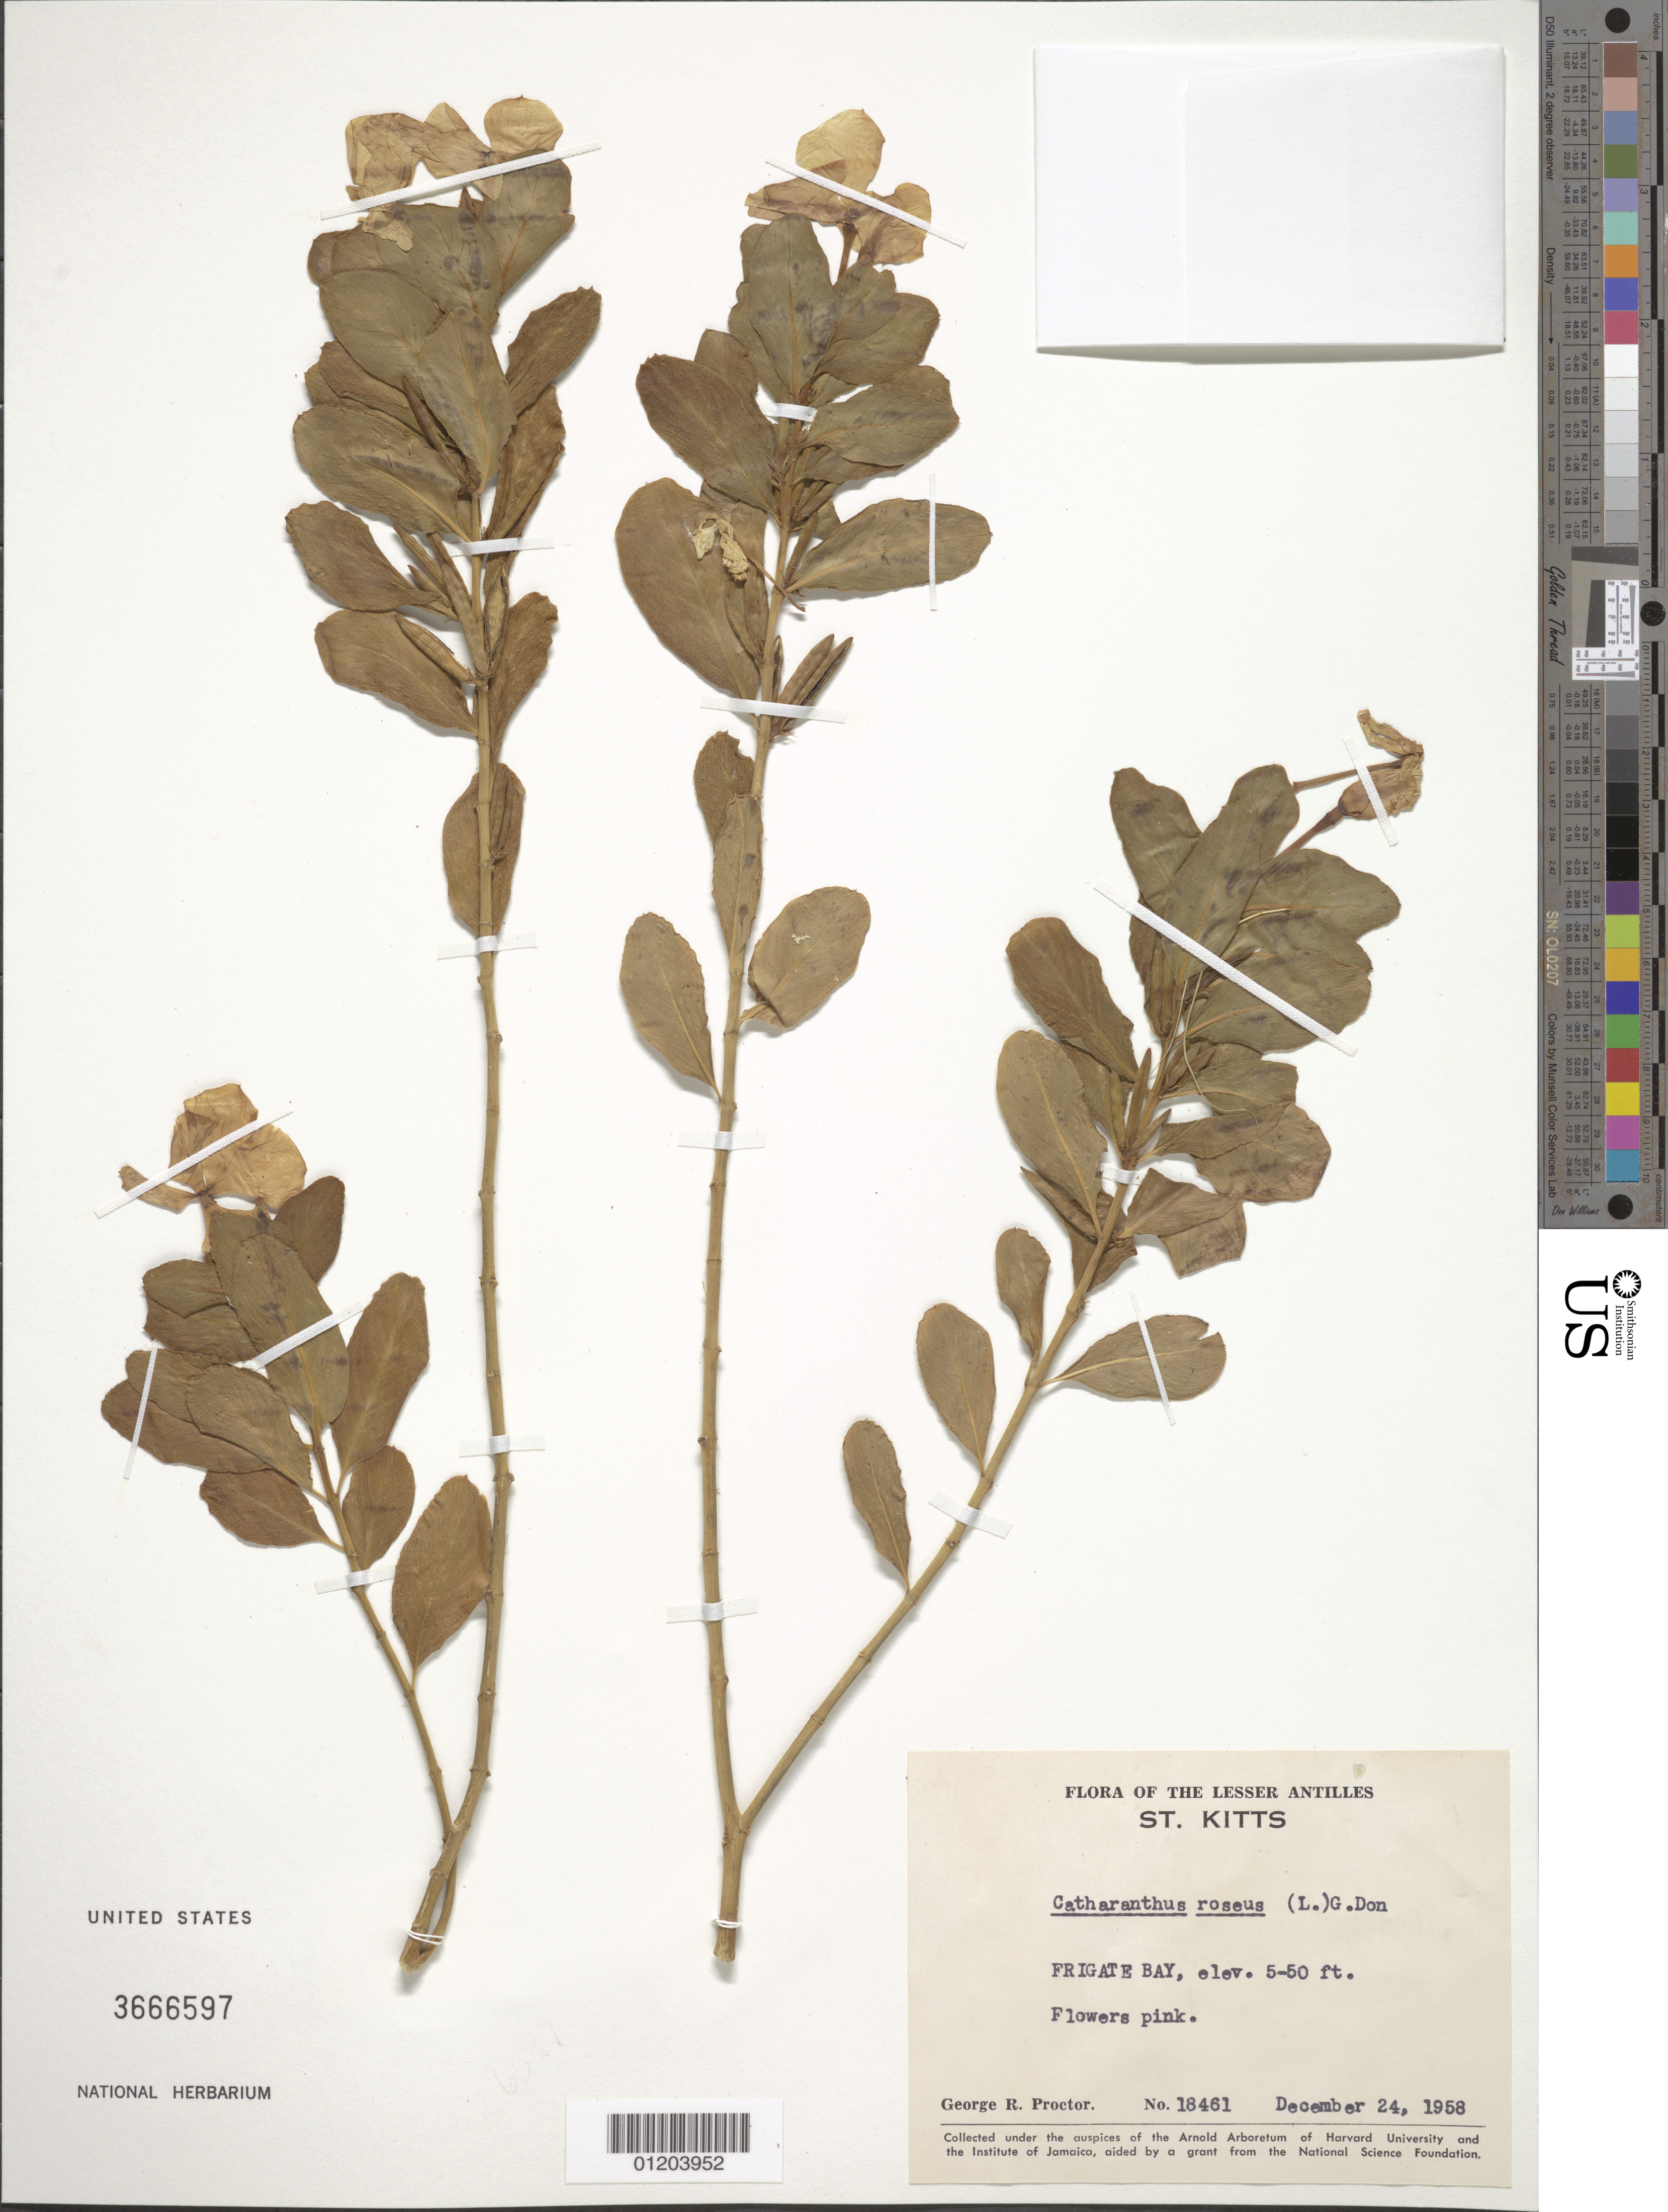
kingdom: Plantae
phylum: Tracheophyta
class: Magnoliopsida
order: Gentianales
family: Apocynaceae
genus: Catharanthus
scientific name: Catharanthus roseus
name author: (L.) G. Don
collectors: G. R. Proctor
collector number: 18461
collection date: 1958-12-24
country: St. Christopher-Nevis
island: St. Kitts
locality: Frigate Bay.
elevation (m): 2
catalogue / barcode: US 3666597